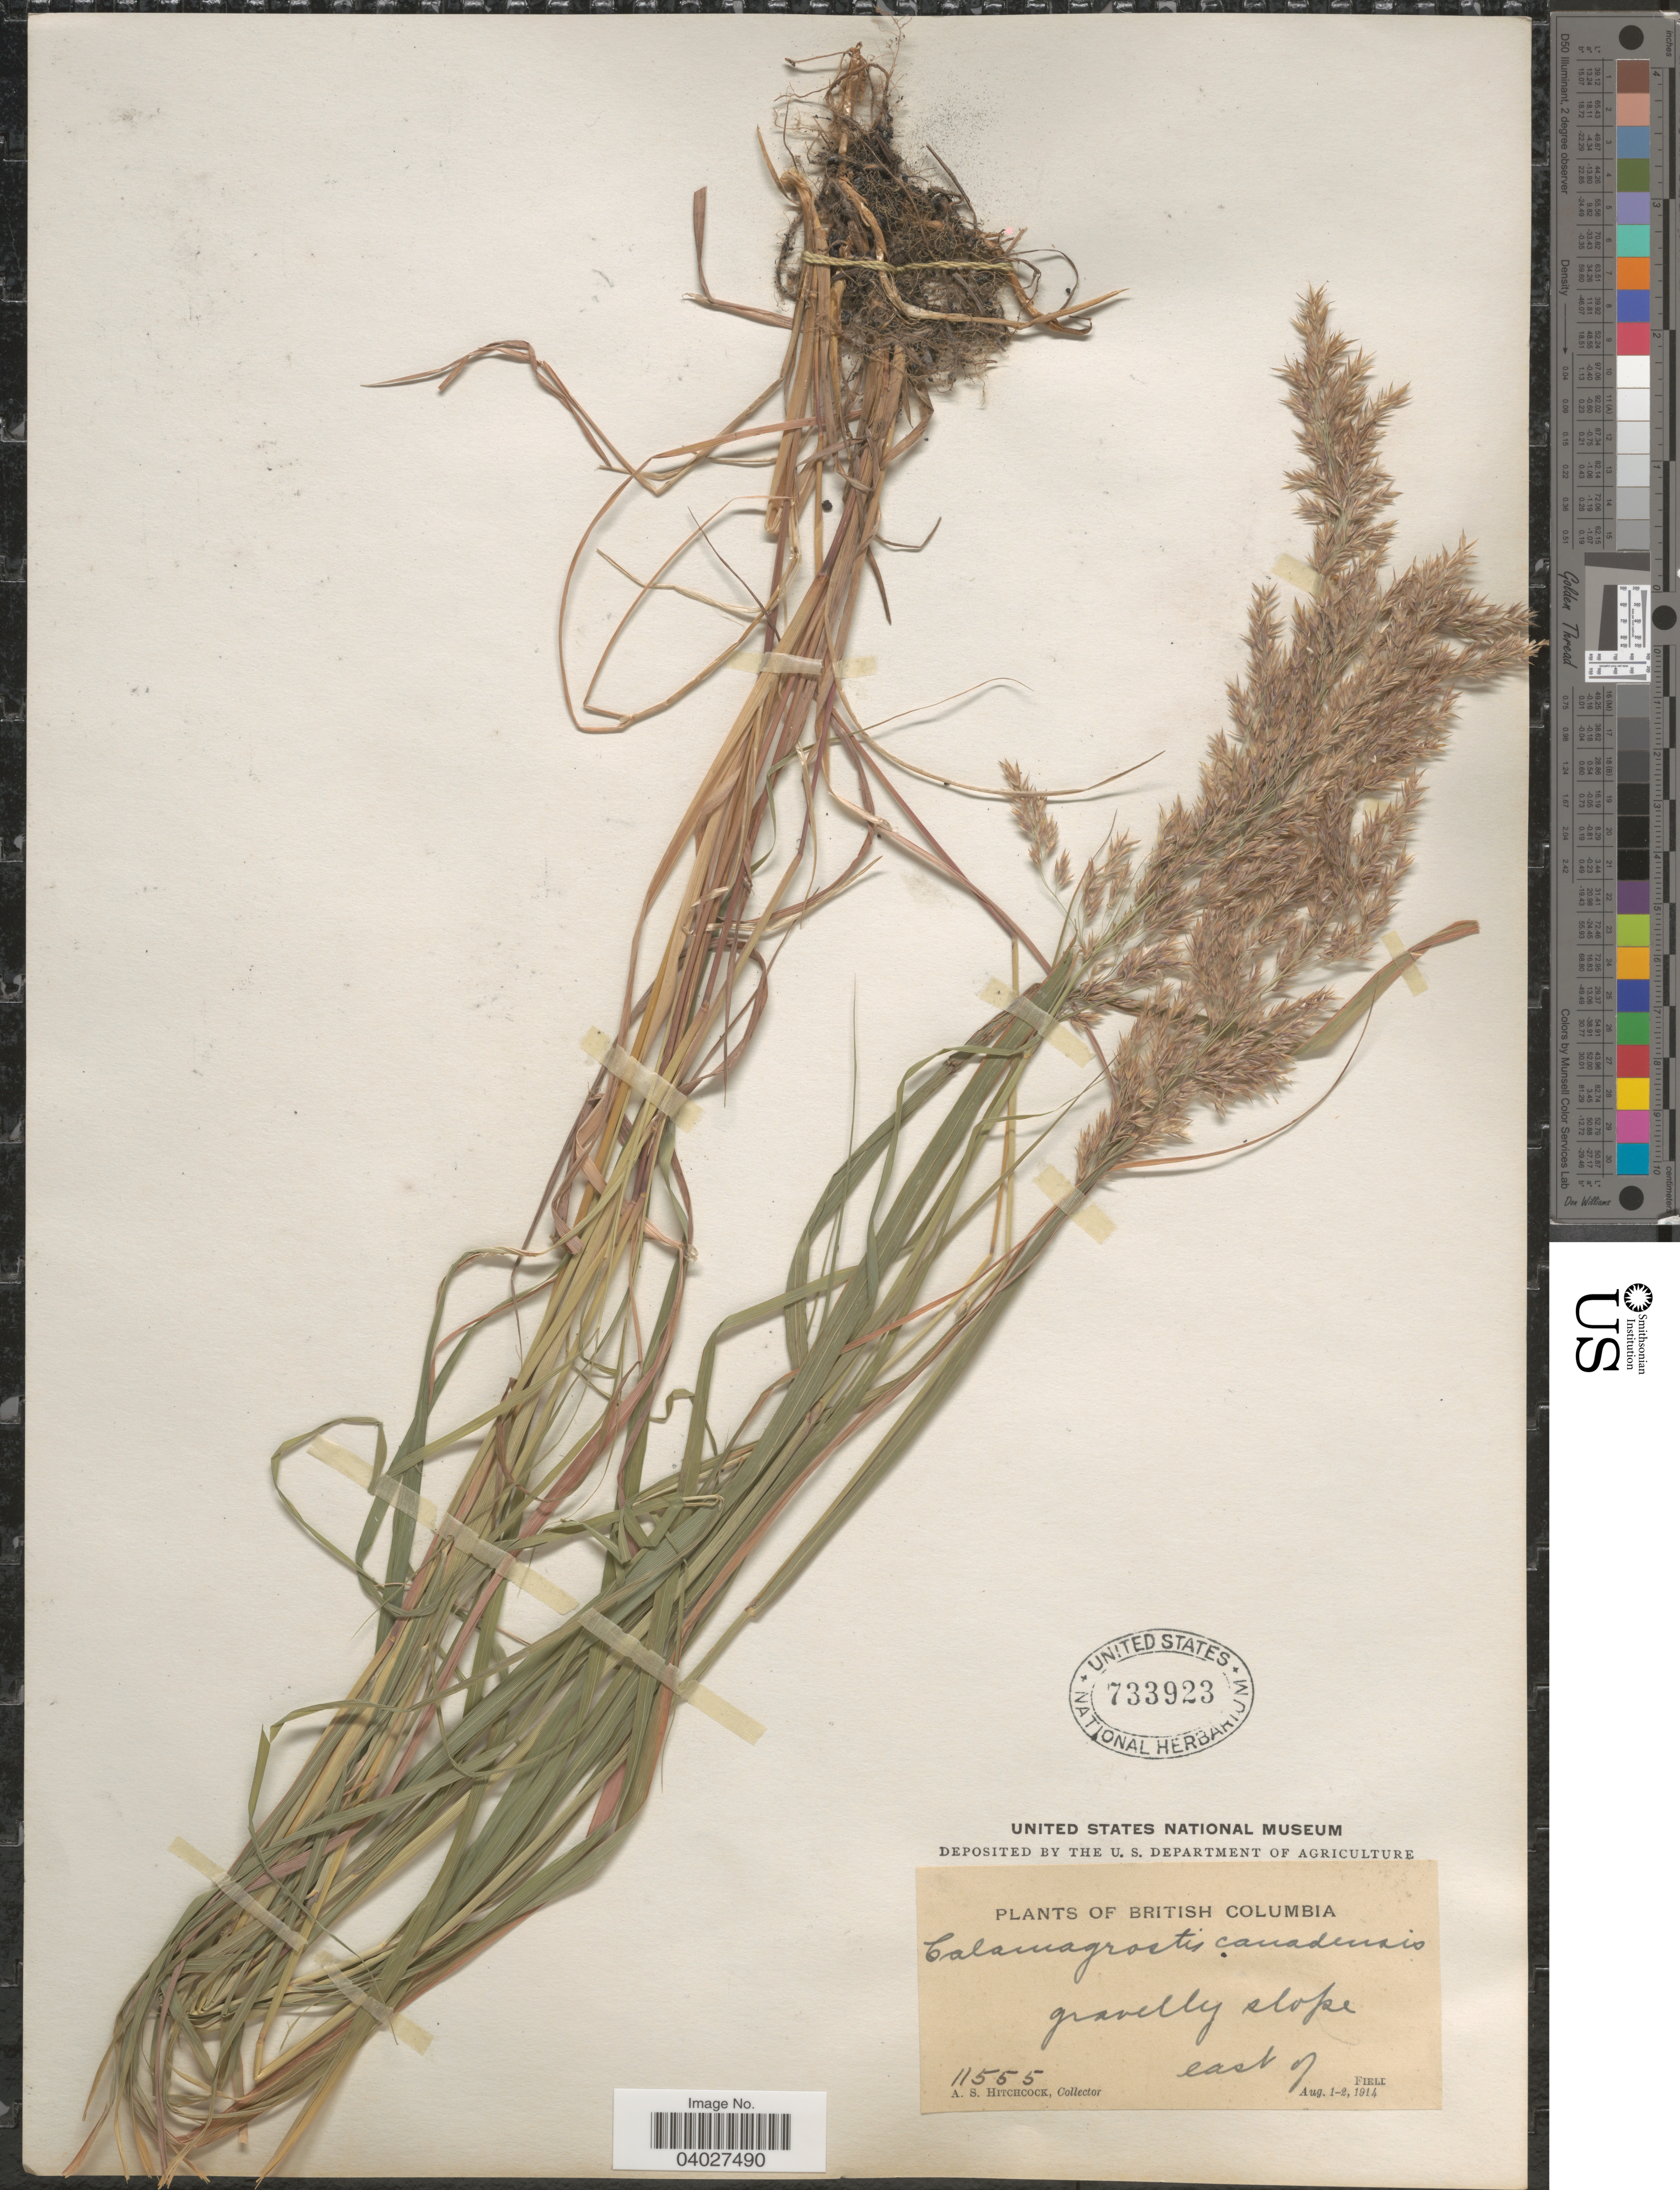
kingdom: Plantae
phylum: Tracheophyta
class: Liliopsida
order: Poales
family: Poaceae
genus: Calamagrostis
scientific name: Calamagrostis canadensis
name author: (Michx.) P. Beauv.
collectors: A. S. Hitchcock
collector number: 11555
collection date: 1914-08-01/1914-08-02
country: Canada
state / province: British Columbia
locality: Gravelly slope. East of Field.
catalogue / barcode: US 733923